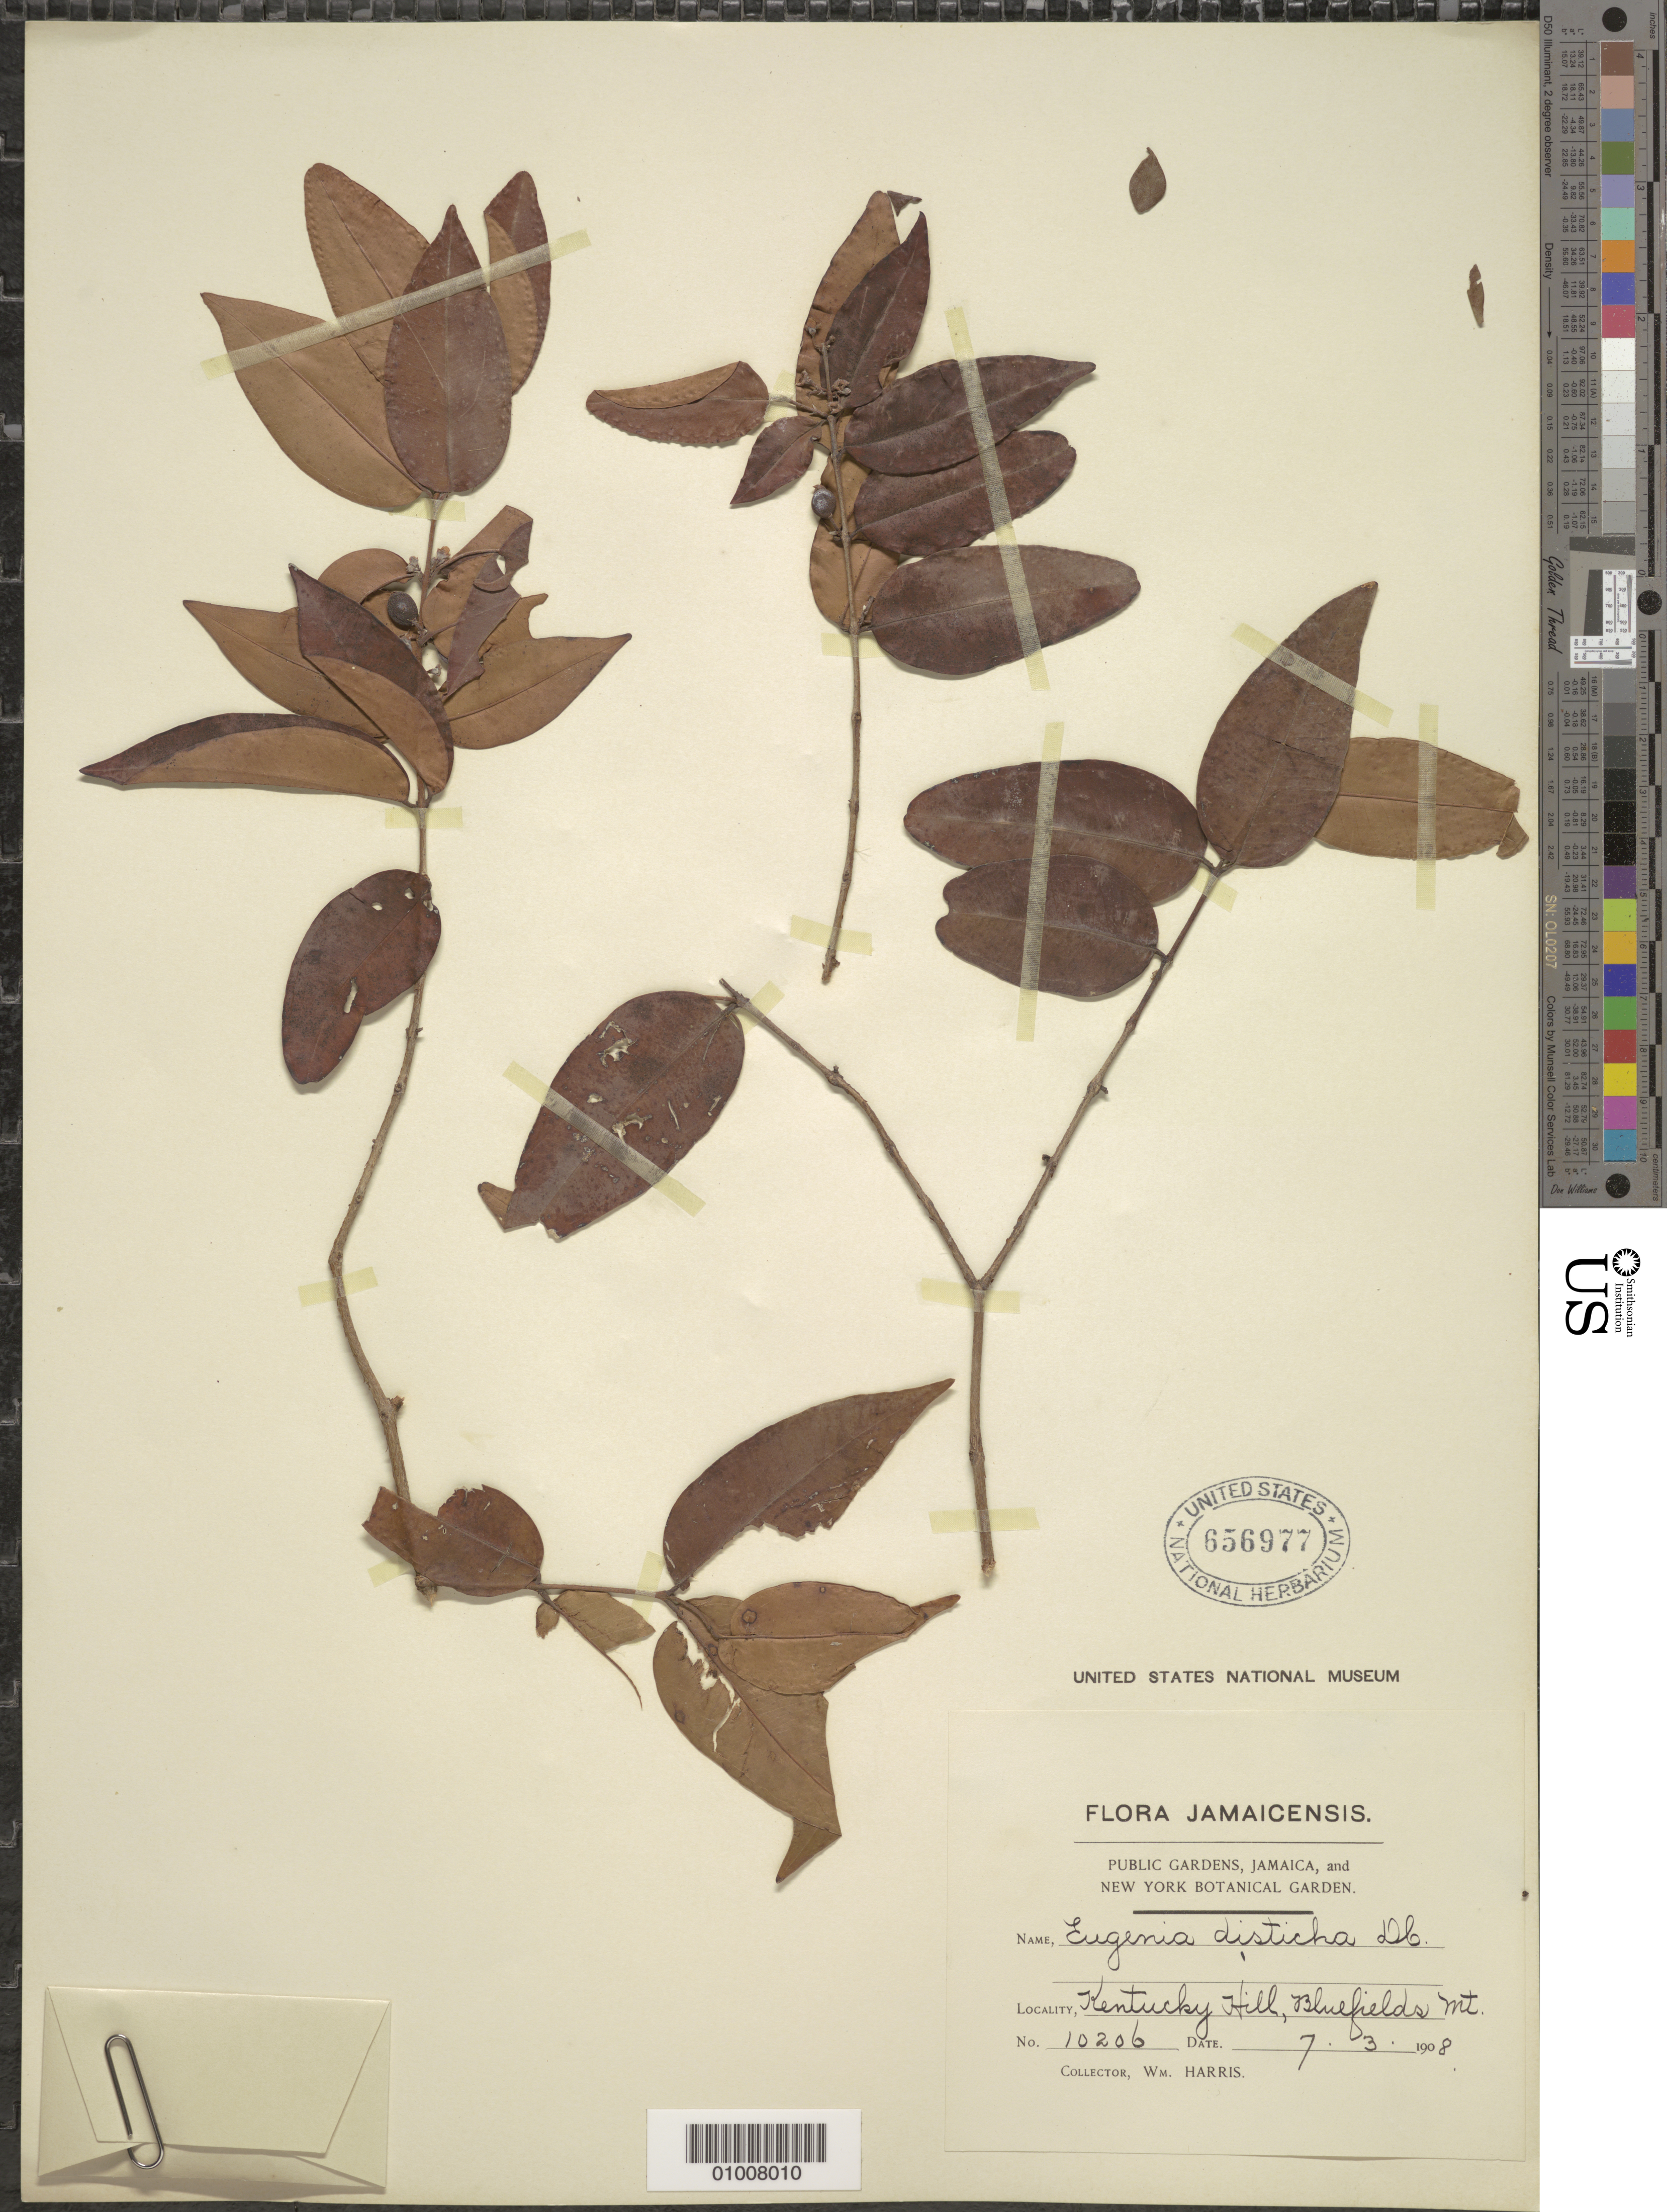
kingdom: Plantae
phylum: Tracheophyta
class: Magnoliopsida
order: Myrtales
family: Myrtaceae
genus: Eugenia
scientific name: Eugenia disticha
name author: (Sw.) DC.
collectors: W. Harris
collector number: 10206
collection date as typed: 07 Mar 1908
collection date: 1908-03-07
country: Jamaica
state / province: Manchester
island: Jamaica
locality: Kentucky Hill, Bluefields Mt.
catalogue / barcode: US 656977